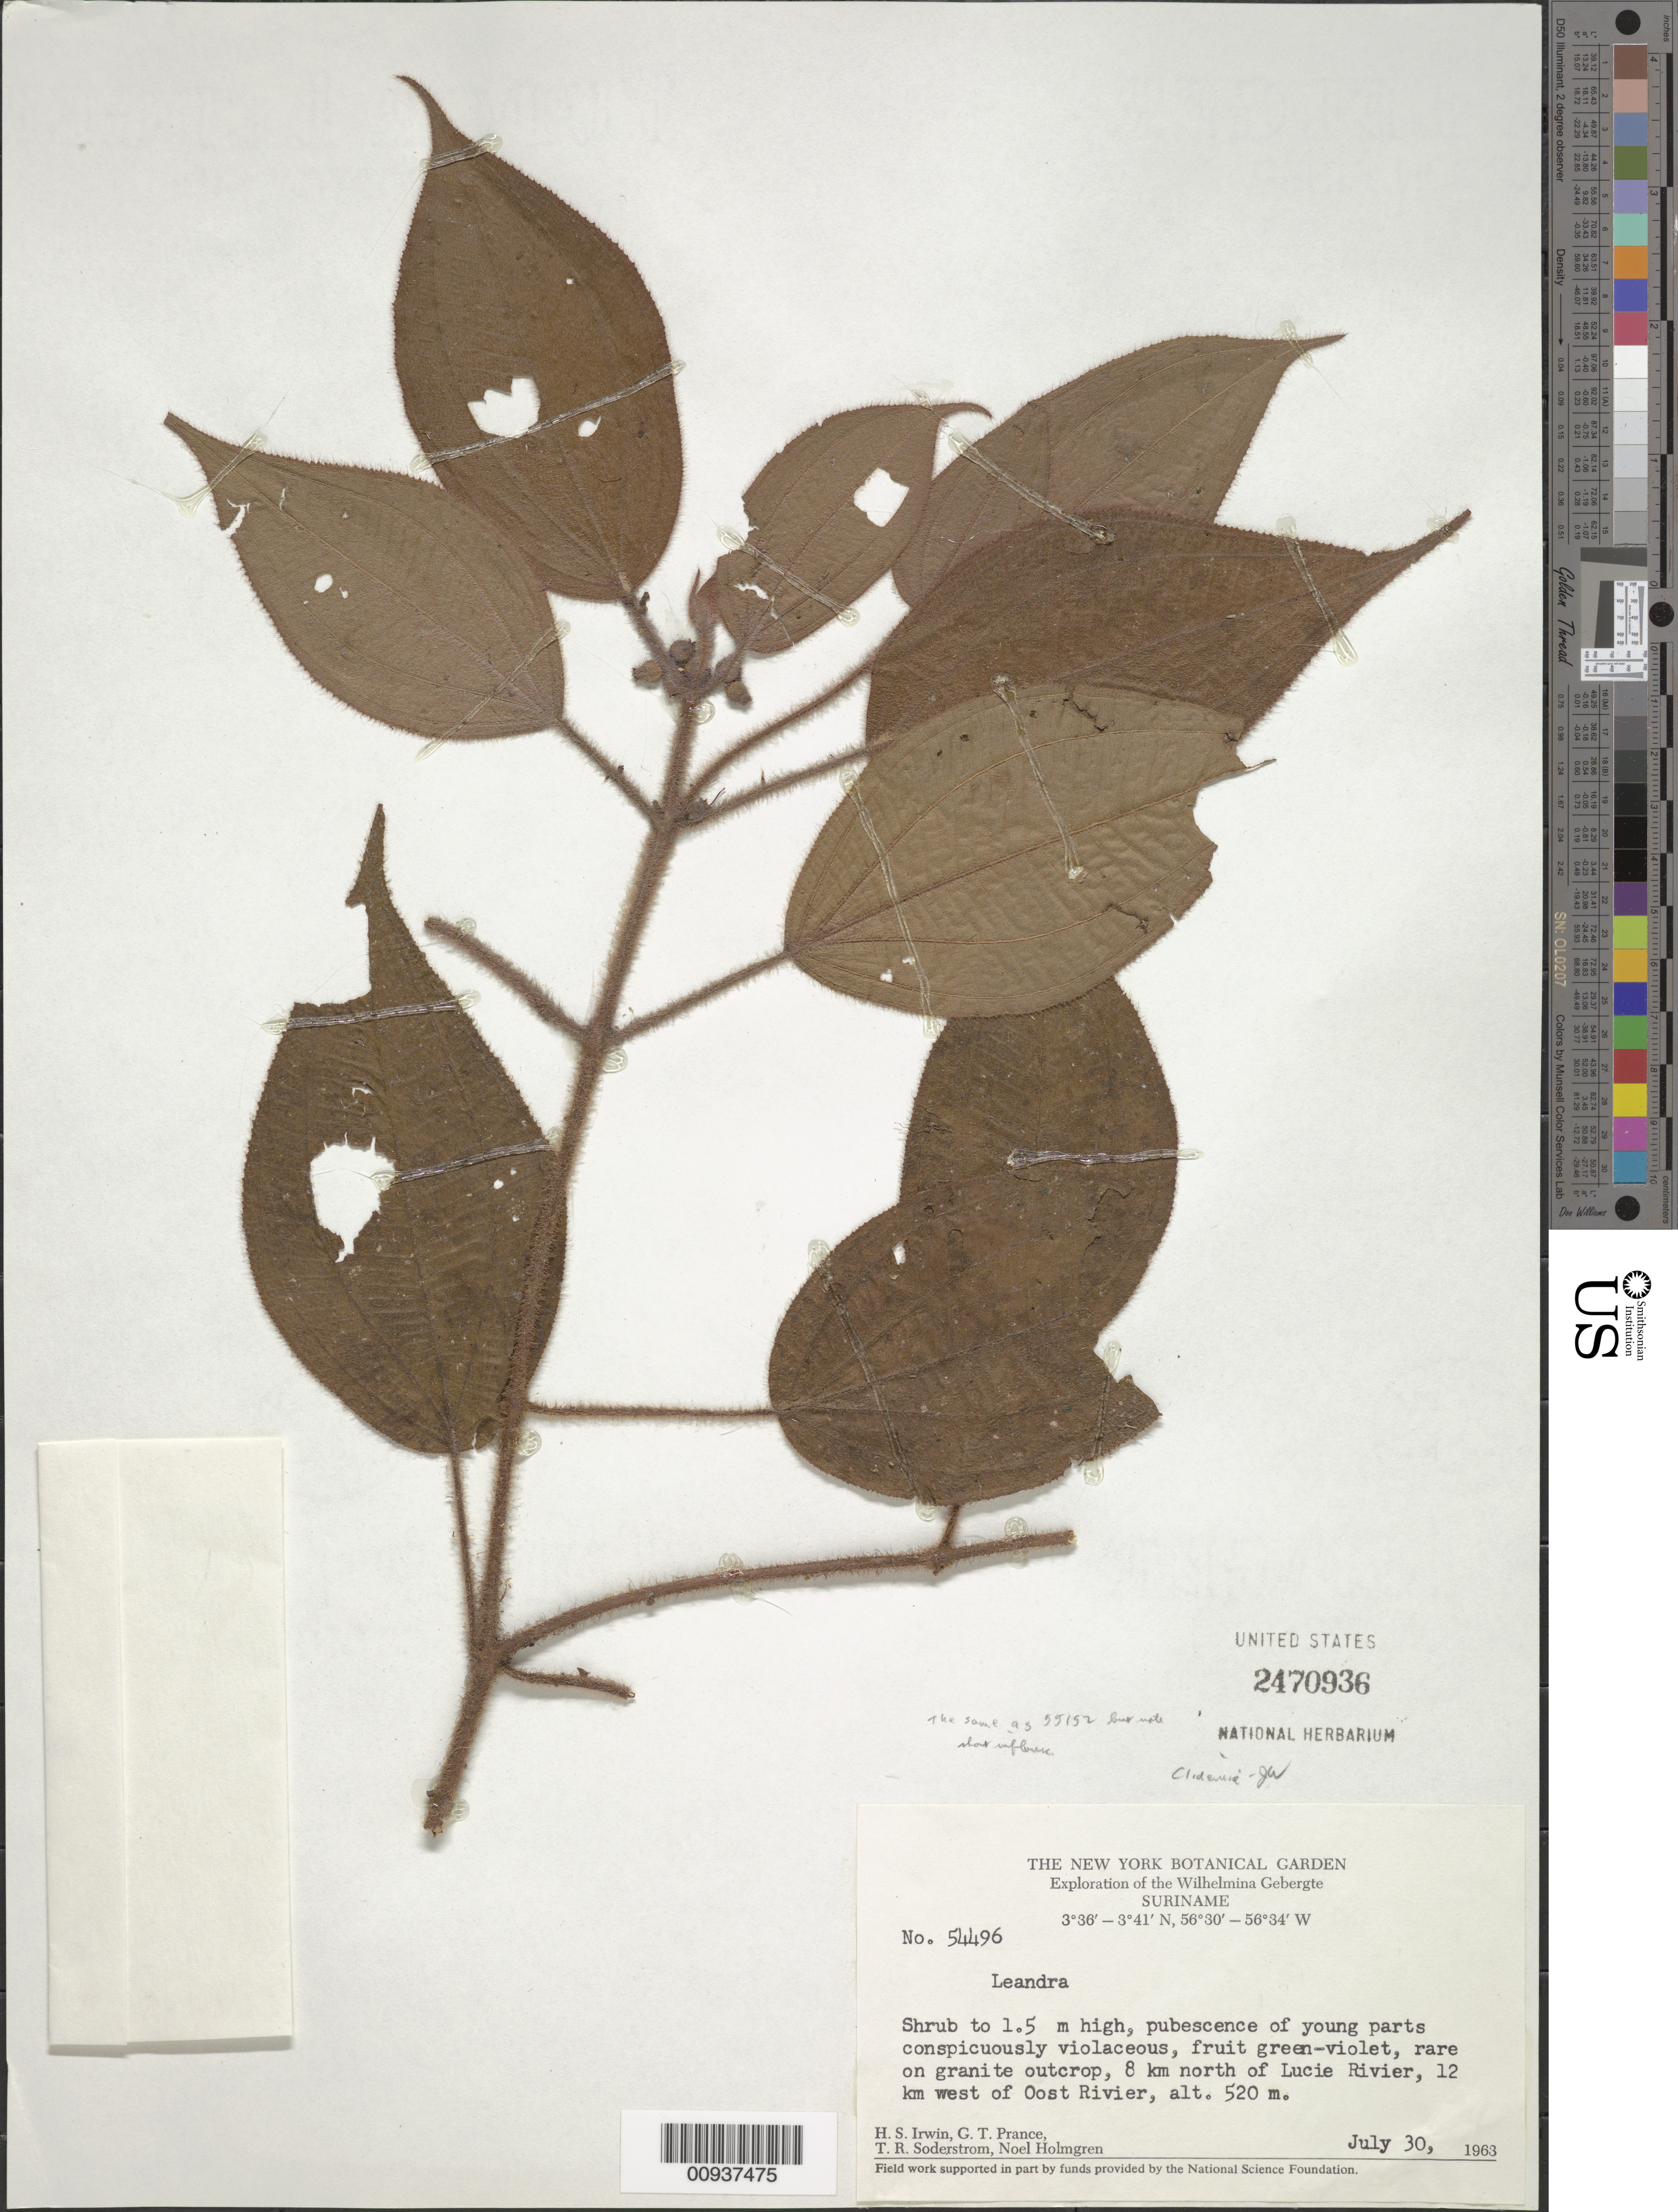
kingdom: Plantae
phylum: Tracheophyta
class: Magnoliopsida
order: Myrtales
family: Melastomataceae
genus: Clidemia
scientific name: Clidemia microthyrsa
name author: R.O. Williams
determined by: Wurdack, John J., (US), US (UNITED STATES)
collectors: H. Irwin, G. T. Prance, T. R. Soderstrom & N. H. Holmgren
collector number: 54496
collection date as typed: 30-Jul-63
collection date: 1963-07-30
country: Suriname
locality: Lucie R., 8 km N of, 12 km W of Oost R.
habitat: On granite outcrop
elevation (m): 520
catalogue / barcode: US 2470936